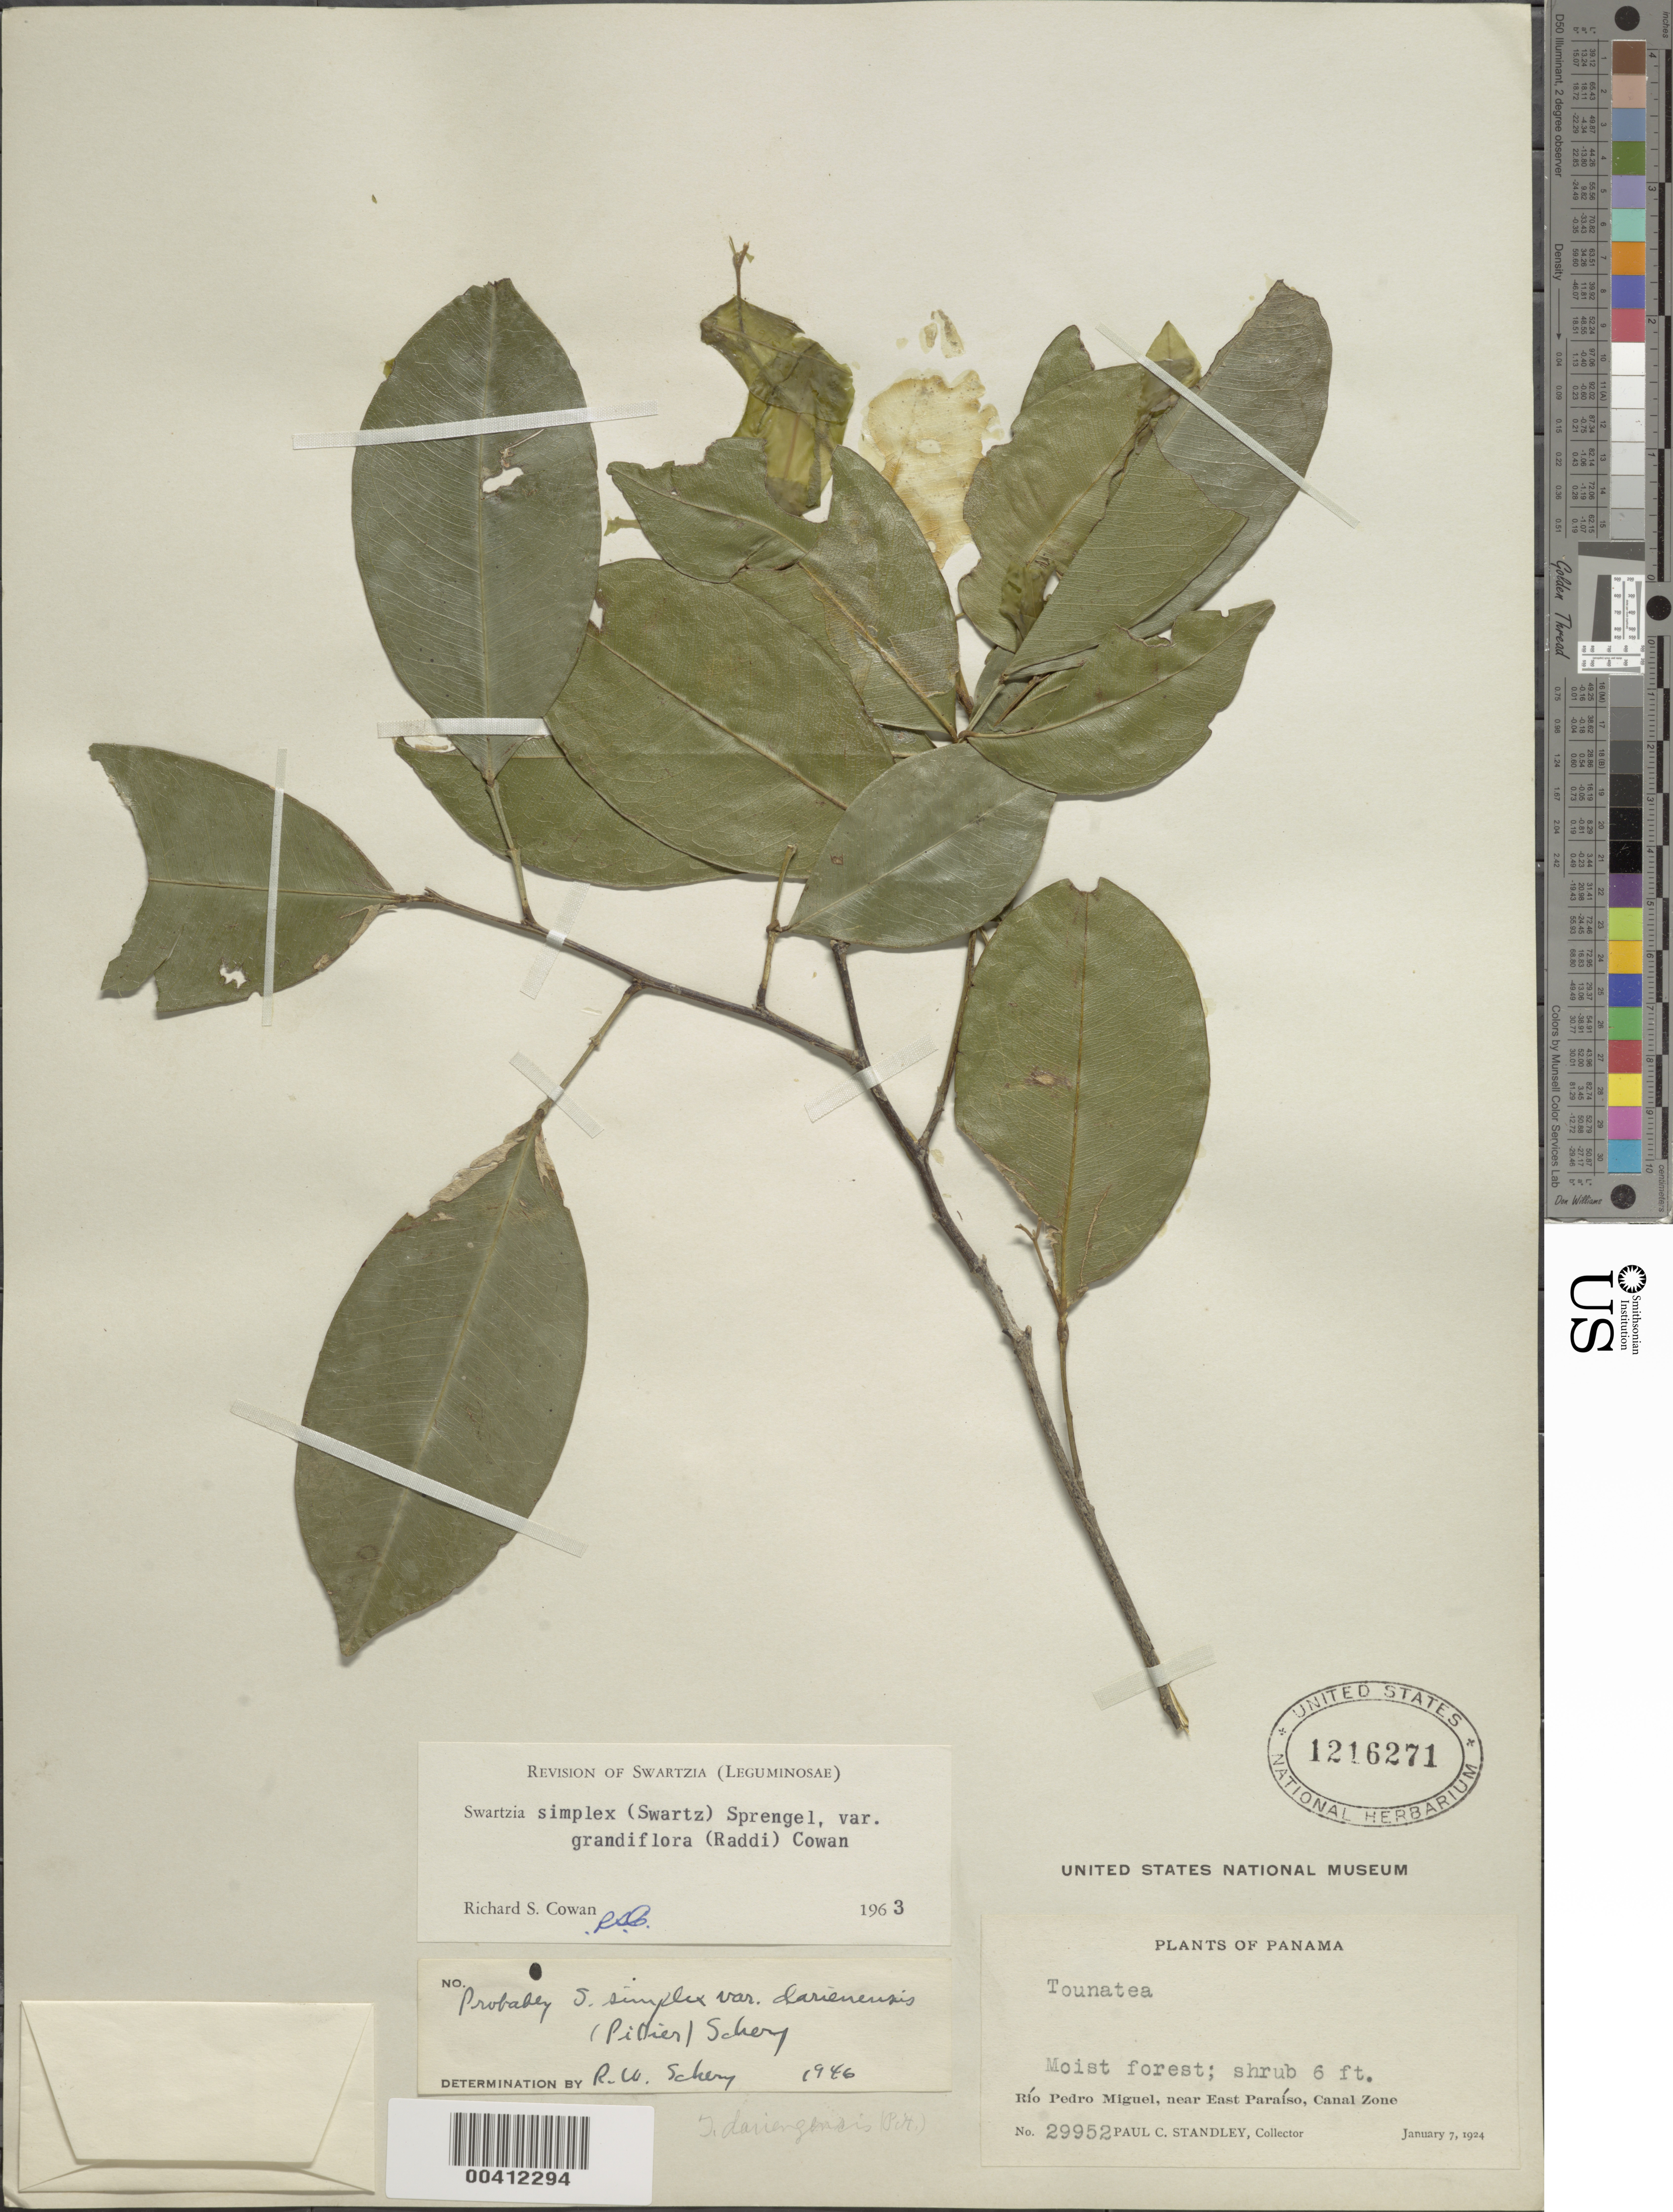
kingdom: Plantae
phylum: Tracheophyta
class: Magnoliopsida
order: Fabales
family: Fabaceae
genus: Swartzia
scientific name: Swartzia simplex var. grandiflora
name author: (Raddi) R.S. Cowan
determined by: Cowan, R. S.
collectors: P. C. Standley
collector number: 29952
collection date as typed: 07 Jan 1924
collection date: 1924-01-07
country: Panama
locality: Rio Pedro Miguel, near E Paraiso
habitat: Moist forest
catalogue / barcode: US 1216271